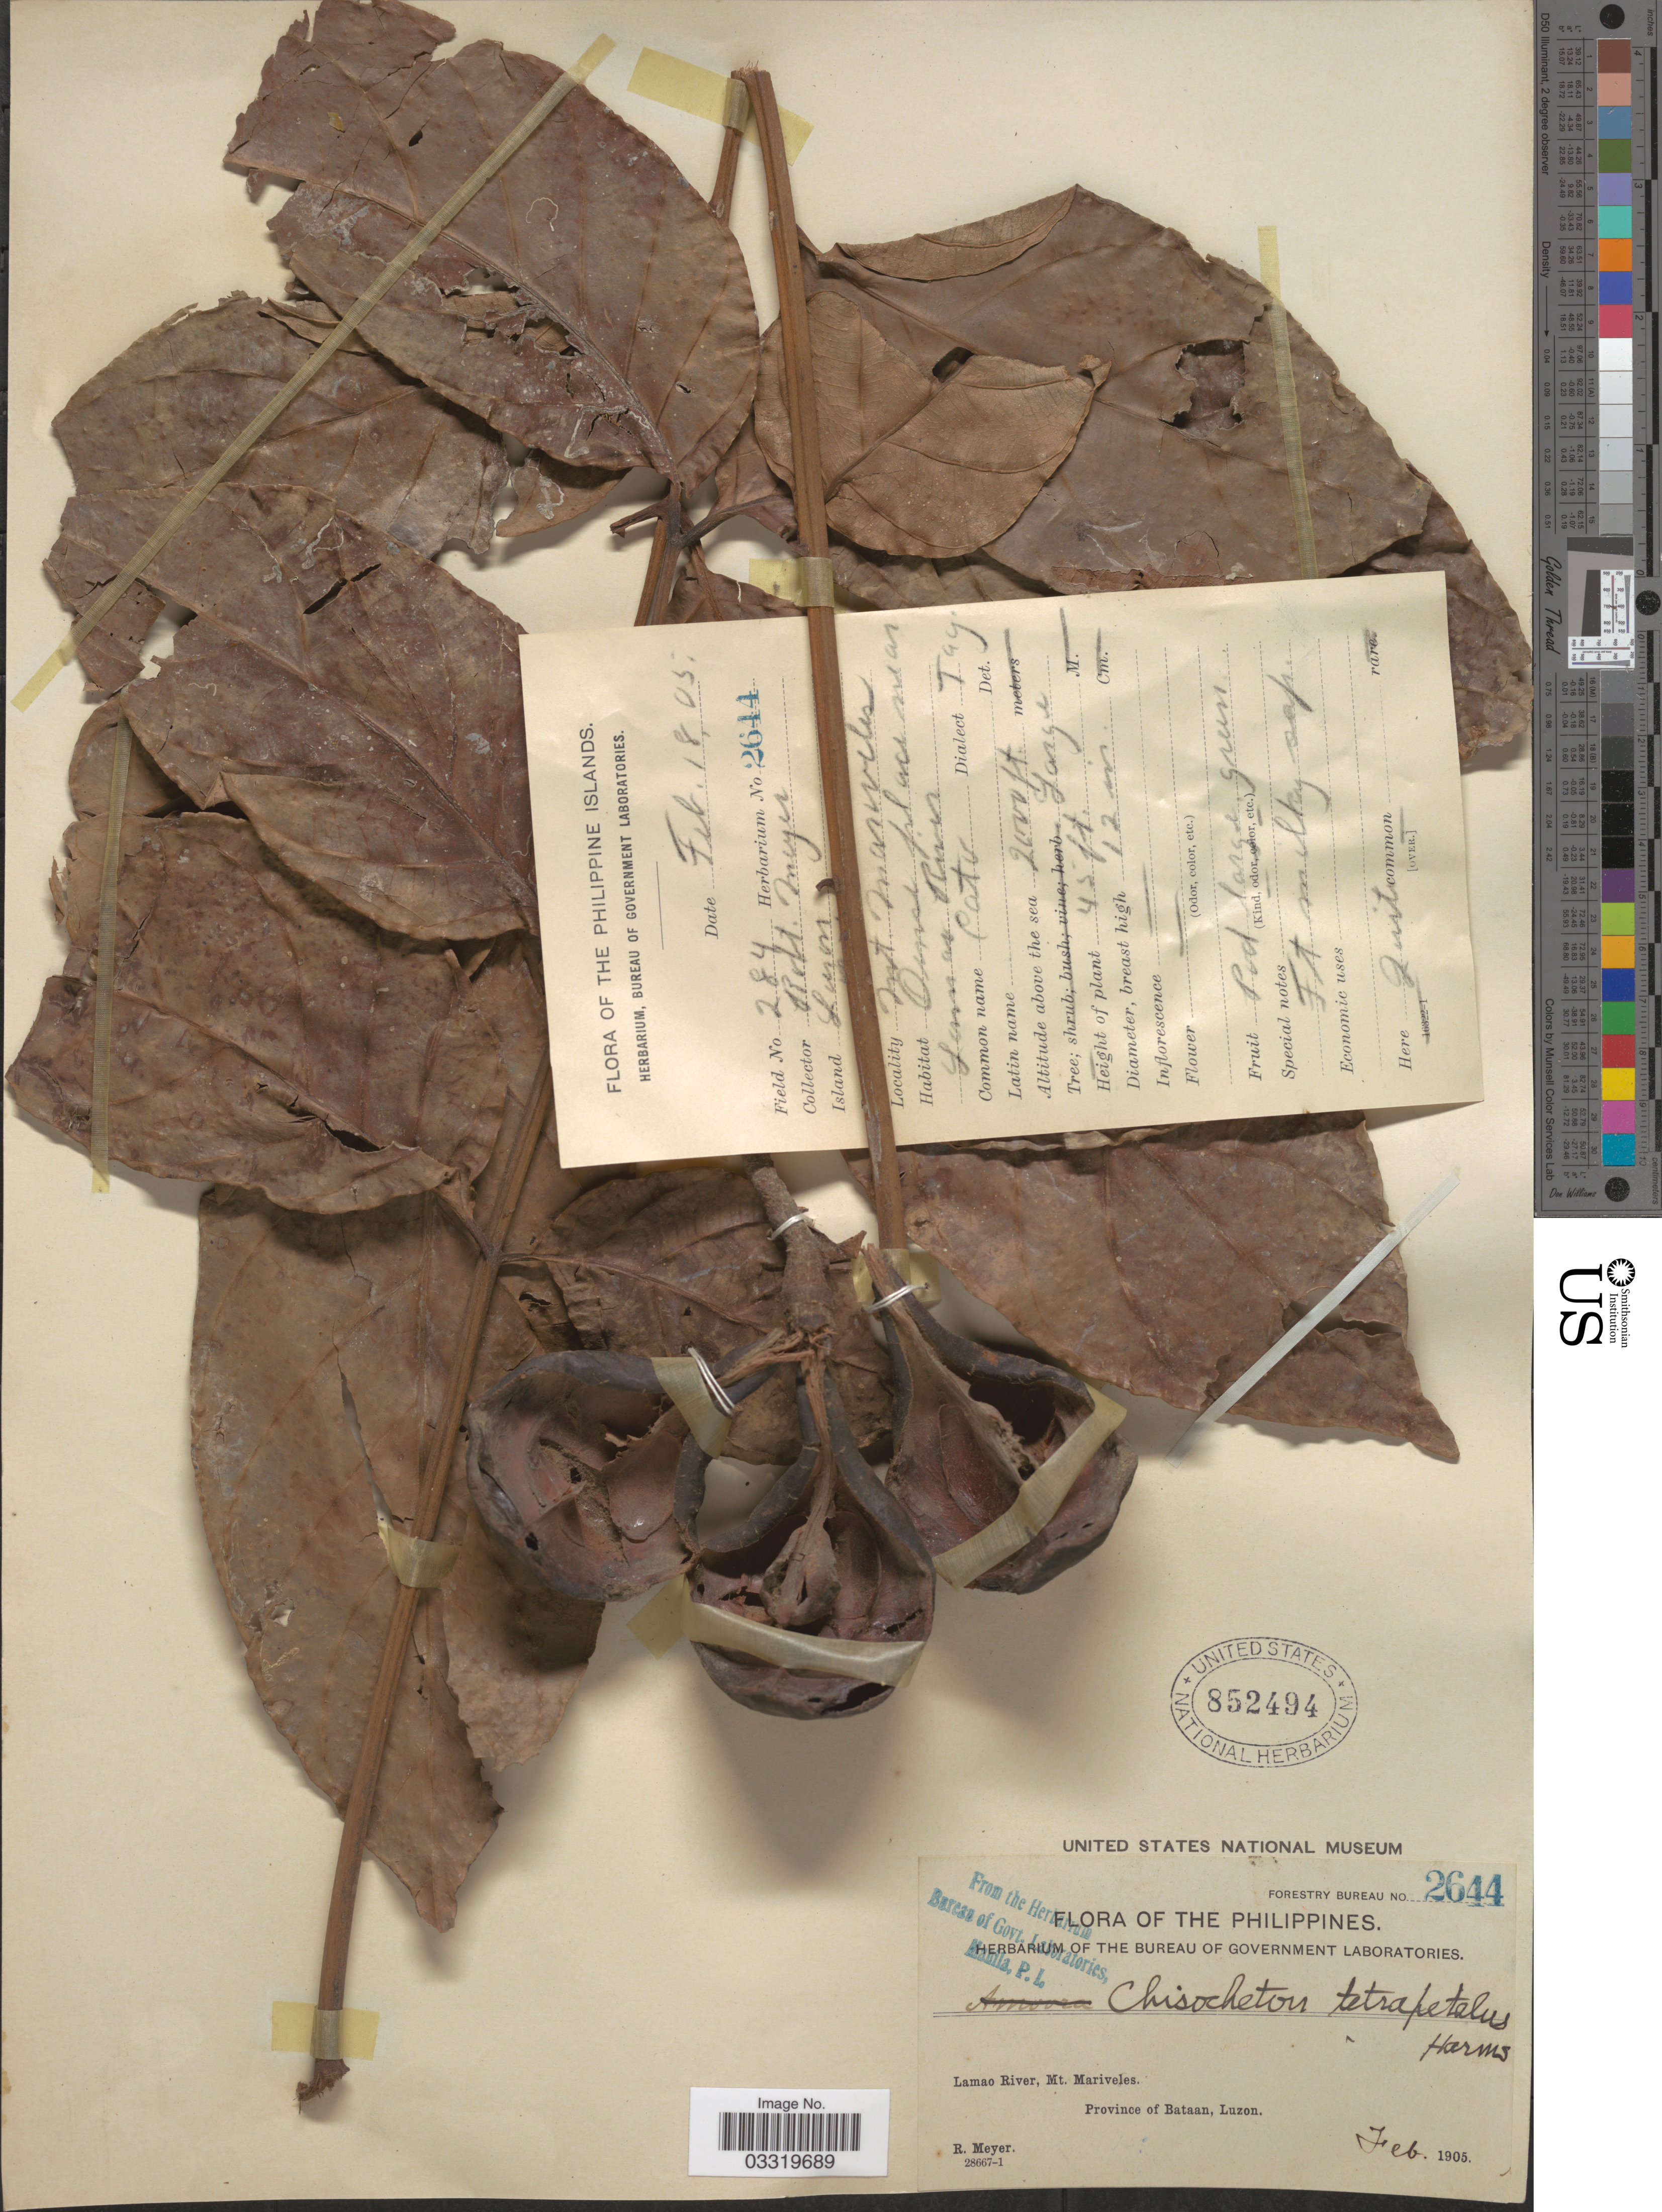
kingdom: Plantae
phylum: Tracheophyta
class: Magnoliopsida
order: Sapindales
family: Meliaceae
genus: Chisocheton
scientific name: Chisocheton patens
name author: Blume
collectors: R. Meyer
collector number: Forestry Bureau 2644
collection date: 1905-02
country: Philippines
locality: Lamao River, Mt. Mariveles. Province of Bataan, Luzon.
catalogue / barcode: US 852494